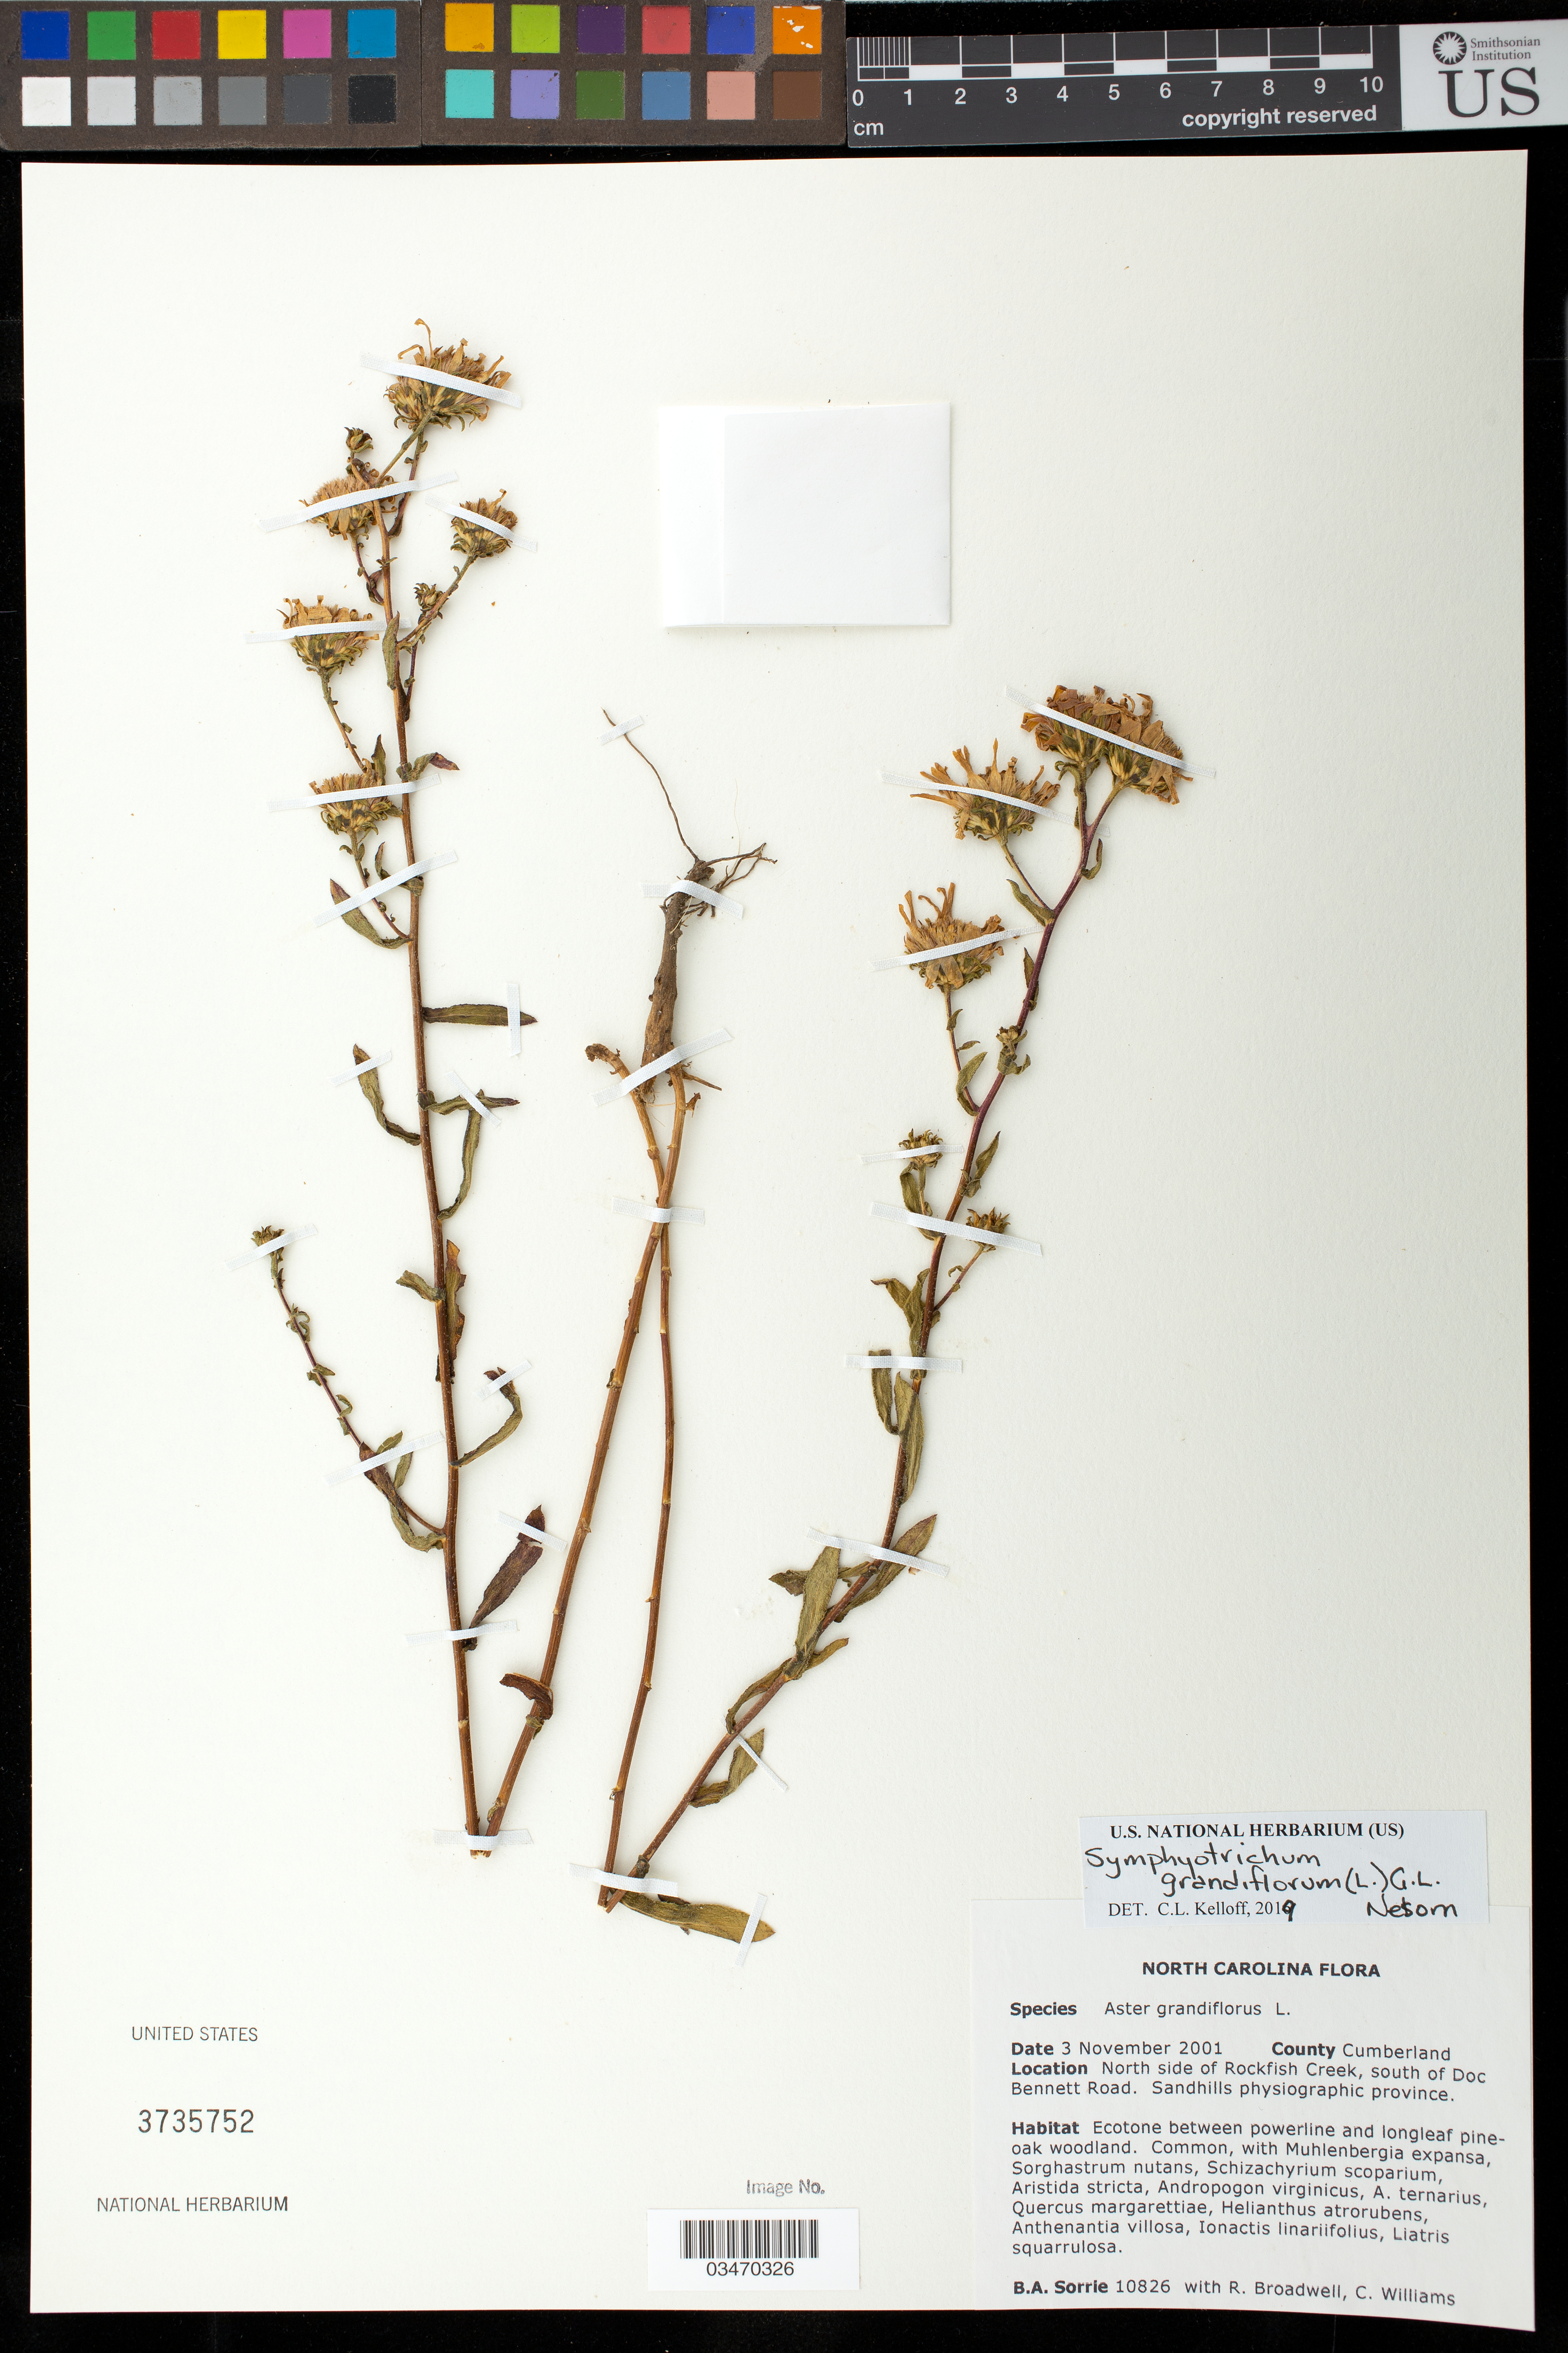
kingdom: Plantae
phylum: Tracheophyta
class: Magnoliopsida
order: Asterales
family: Asteraceae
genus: Symphyotrichum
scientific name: Symphyotrichum grandiflorum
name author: (L.) G.L. Nesom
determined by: Kelloff, Carol L.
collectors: B. A. Sorrie, R. Broadwell & C. Williams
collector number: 10826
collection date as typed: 3 Nov 2001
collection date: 2001-11-03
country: United States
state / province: North Carolina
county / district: Cumberland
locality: N side of Rockfish Creek, S of Doc Bennett Road. Sandhills physiogrphic province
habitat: Ecotone between power and longleaf pine-oak woodland.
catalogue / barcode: US 3735752